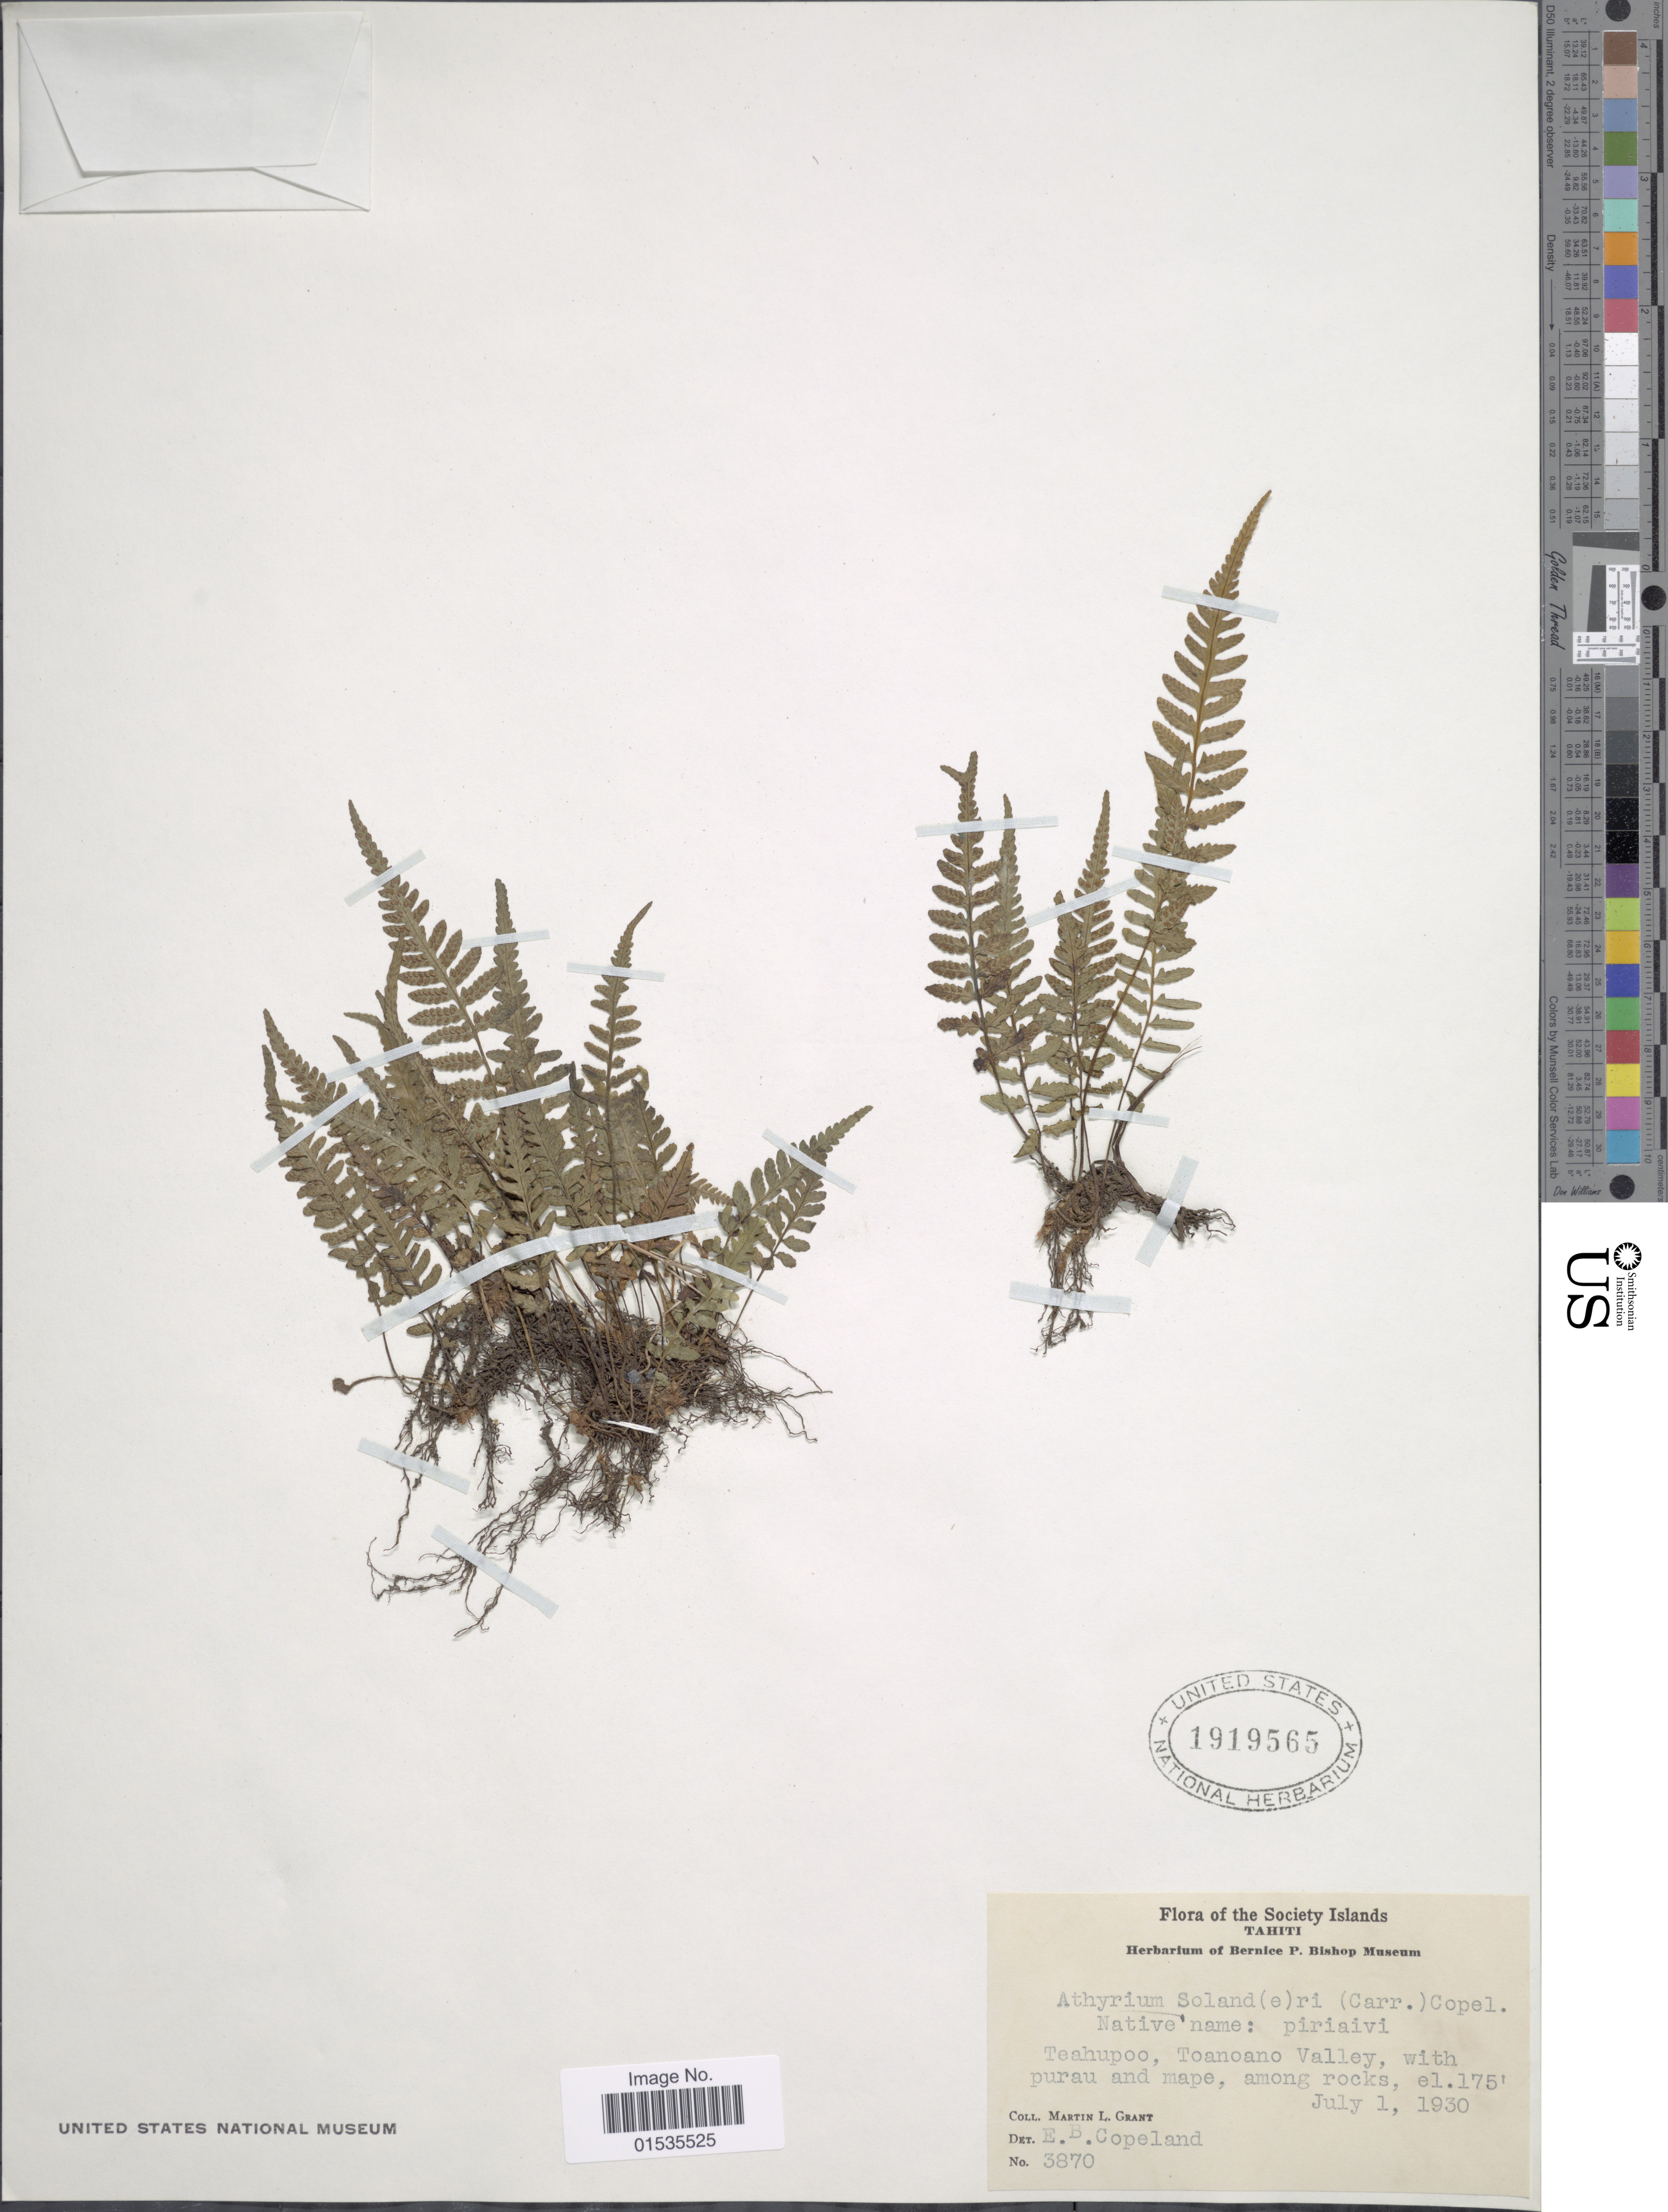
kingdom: Plantae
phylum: Tracheophyta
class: Polypodiopsida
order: Polypodiales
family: Athyriaceae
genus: Diplazium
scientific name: Diplazium solanderi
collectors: M. L. Grant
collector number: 3870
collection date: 1930-07-01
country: French Polynesia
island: Tahiti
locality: The Society Islands, Tahiti, Teahupoo, Toanoano Valley with puray and mape, among rocks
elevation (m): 53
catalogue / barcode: US 1919565